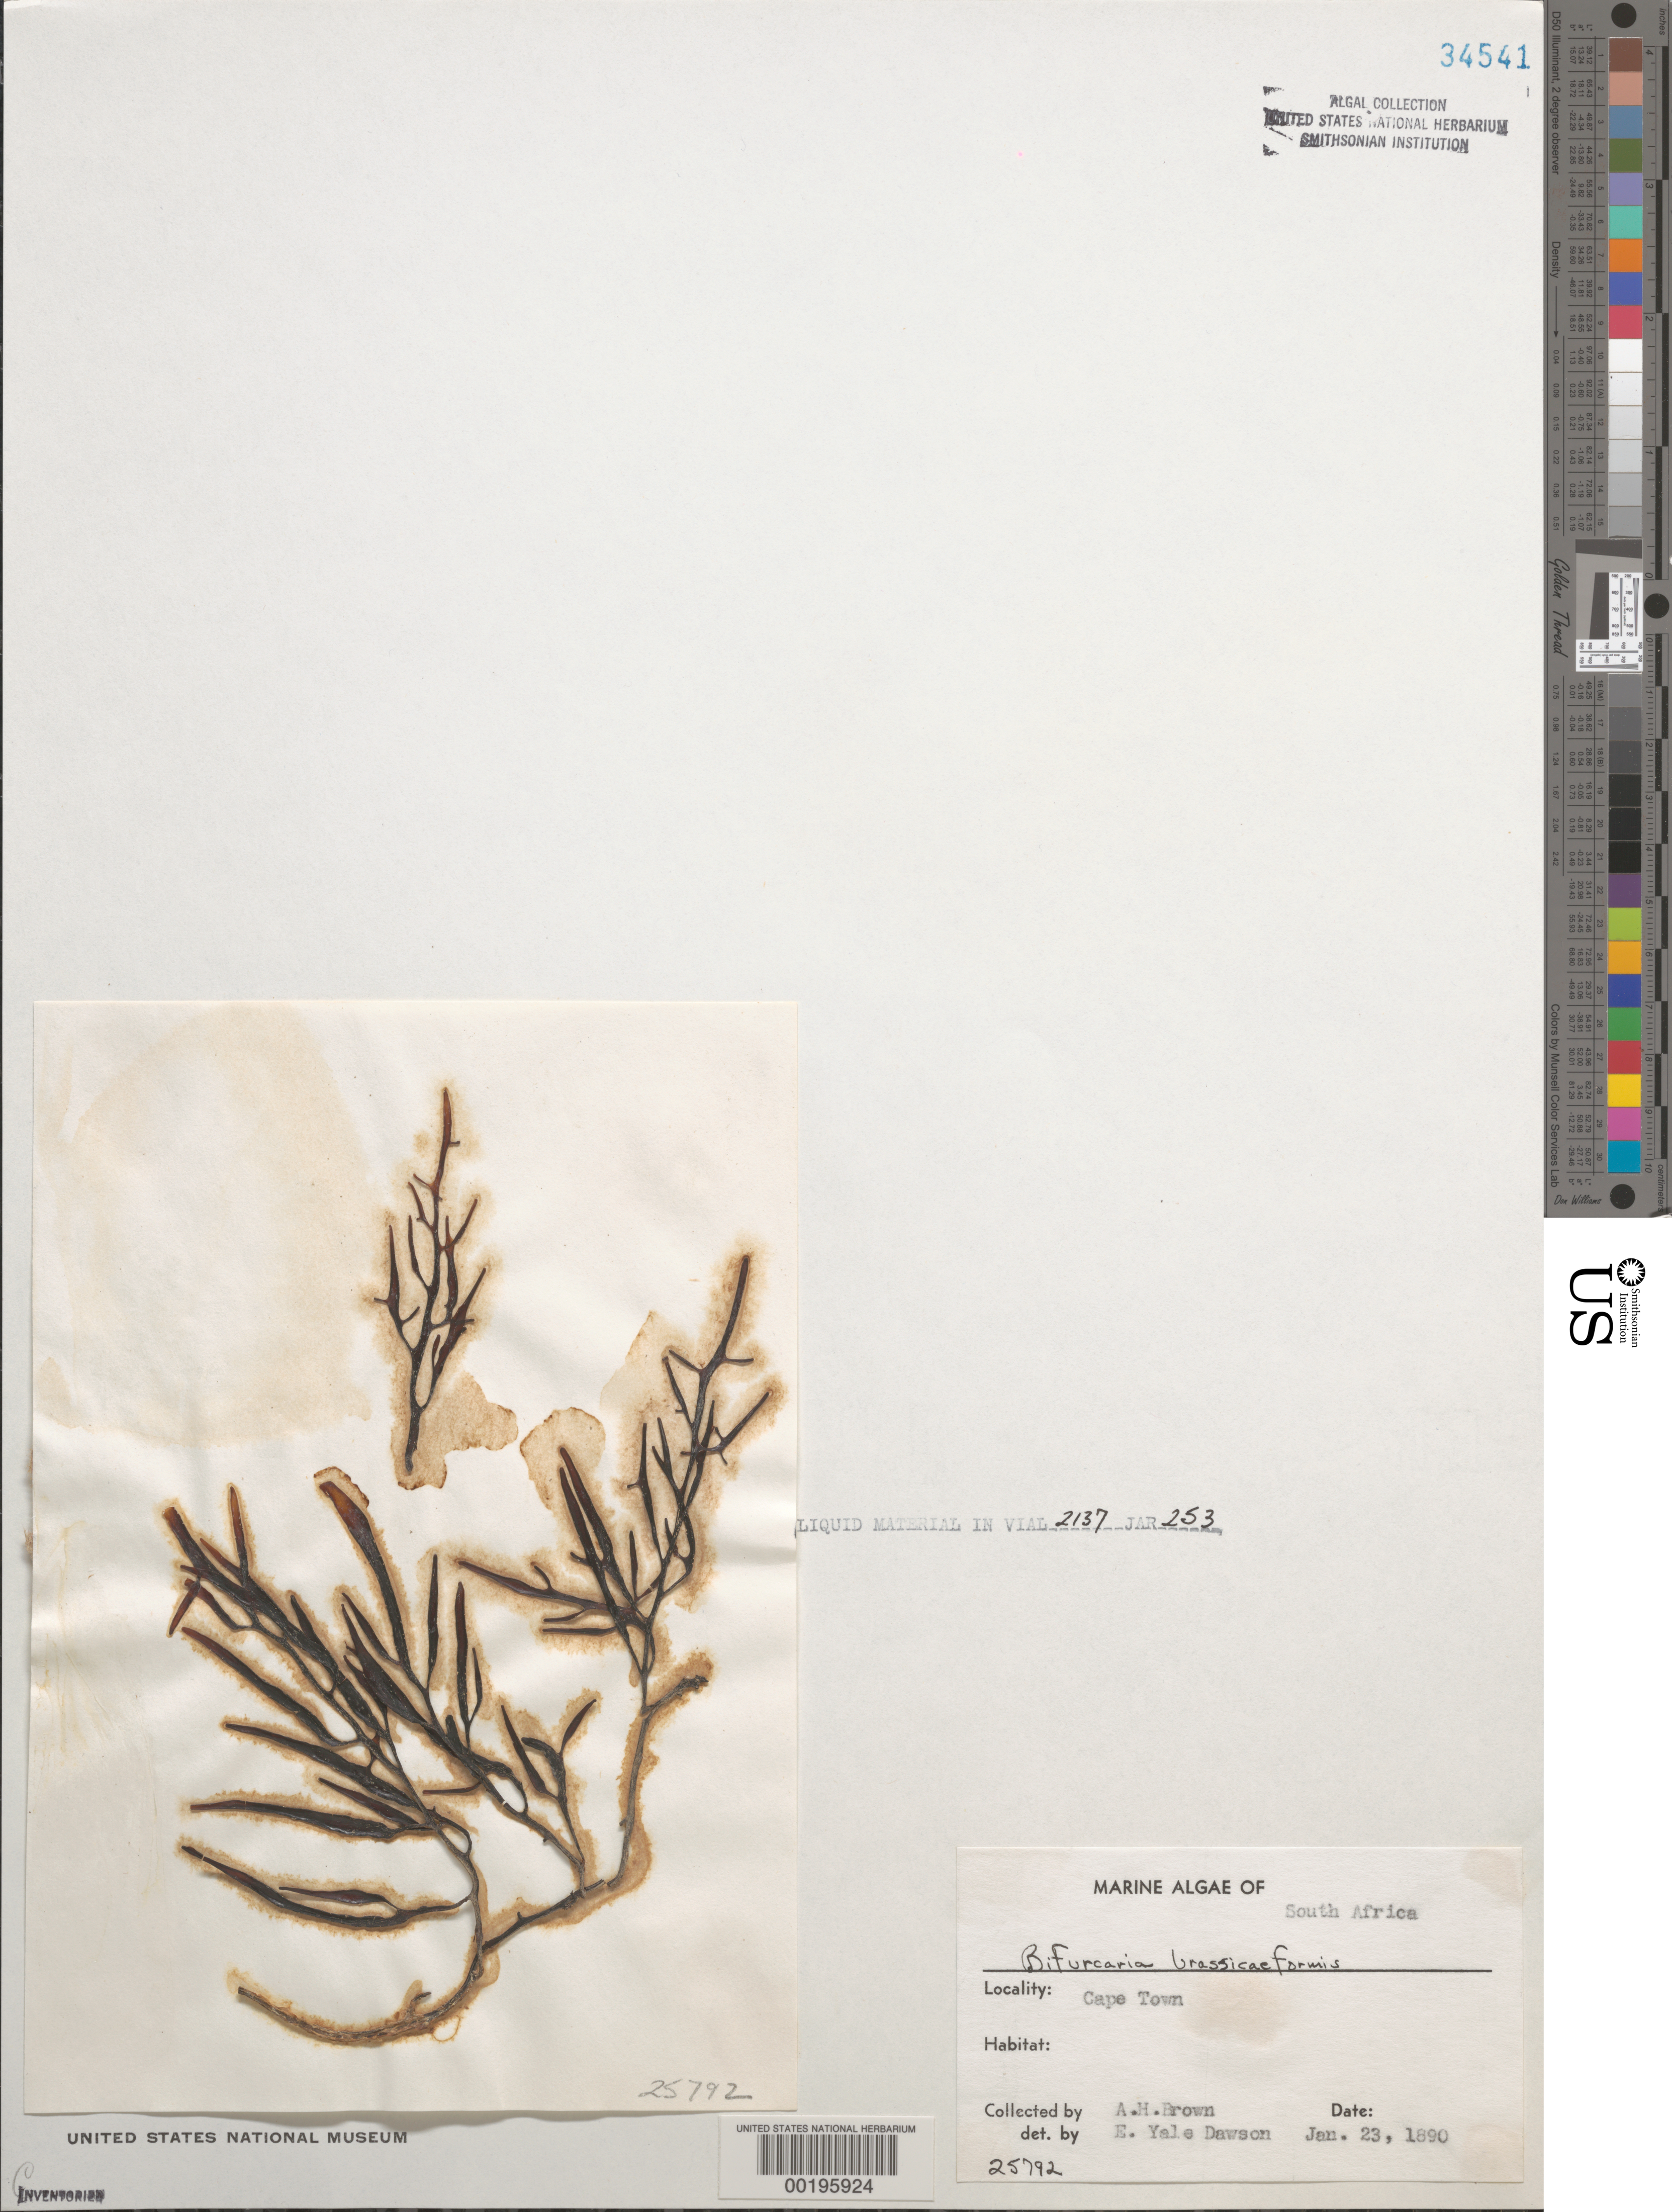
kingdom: Chromista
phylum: Ochrophyta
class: Phaeophyceae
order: Fucales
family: Sargassaceae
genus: Pycnophycus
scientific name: Pycnophycus brassiciformis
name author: Kütz.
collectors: A. H. Brown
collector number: EYD 25792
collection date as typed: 23 Jan 1890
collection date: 1890-01-23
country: South Africa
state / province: Western Cape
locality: Cape town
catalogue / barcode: US 34541